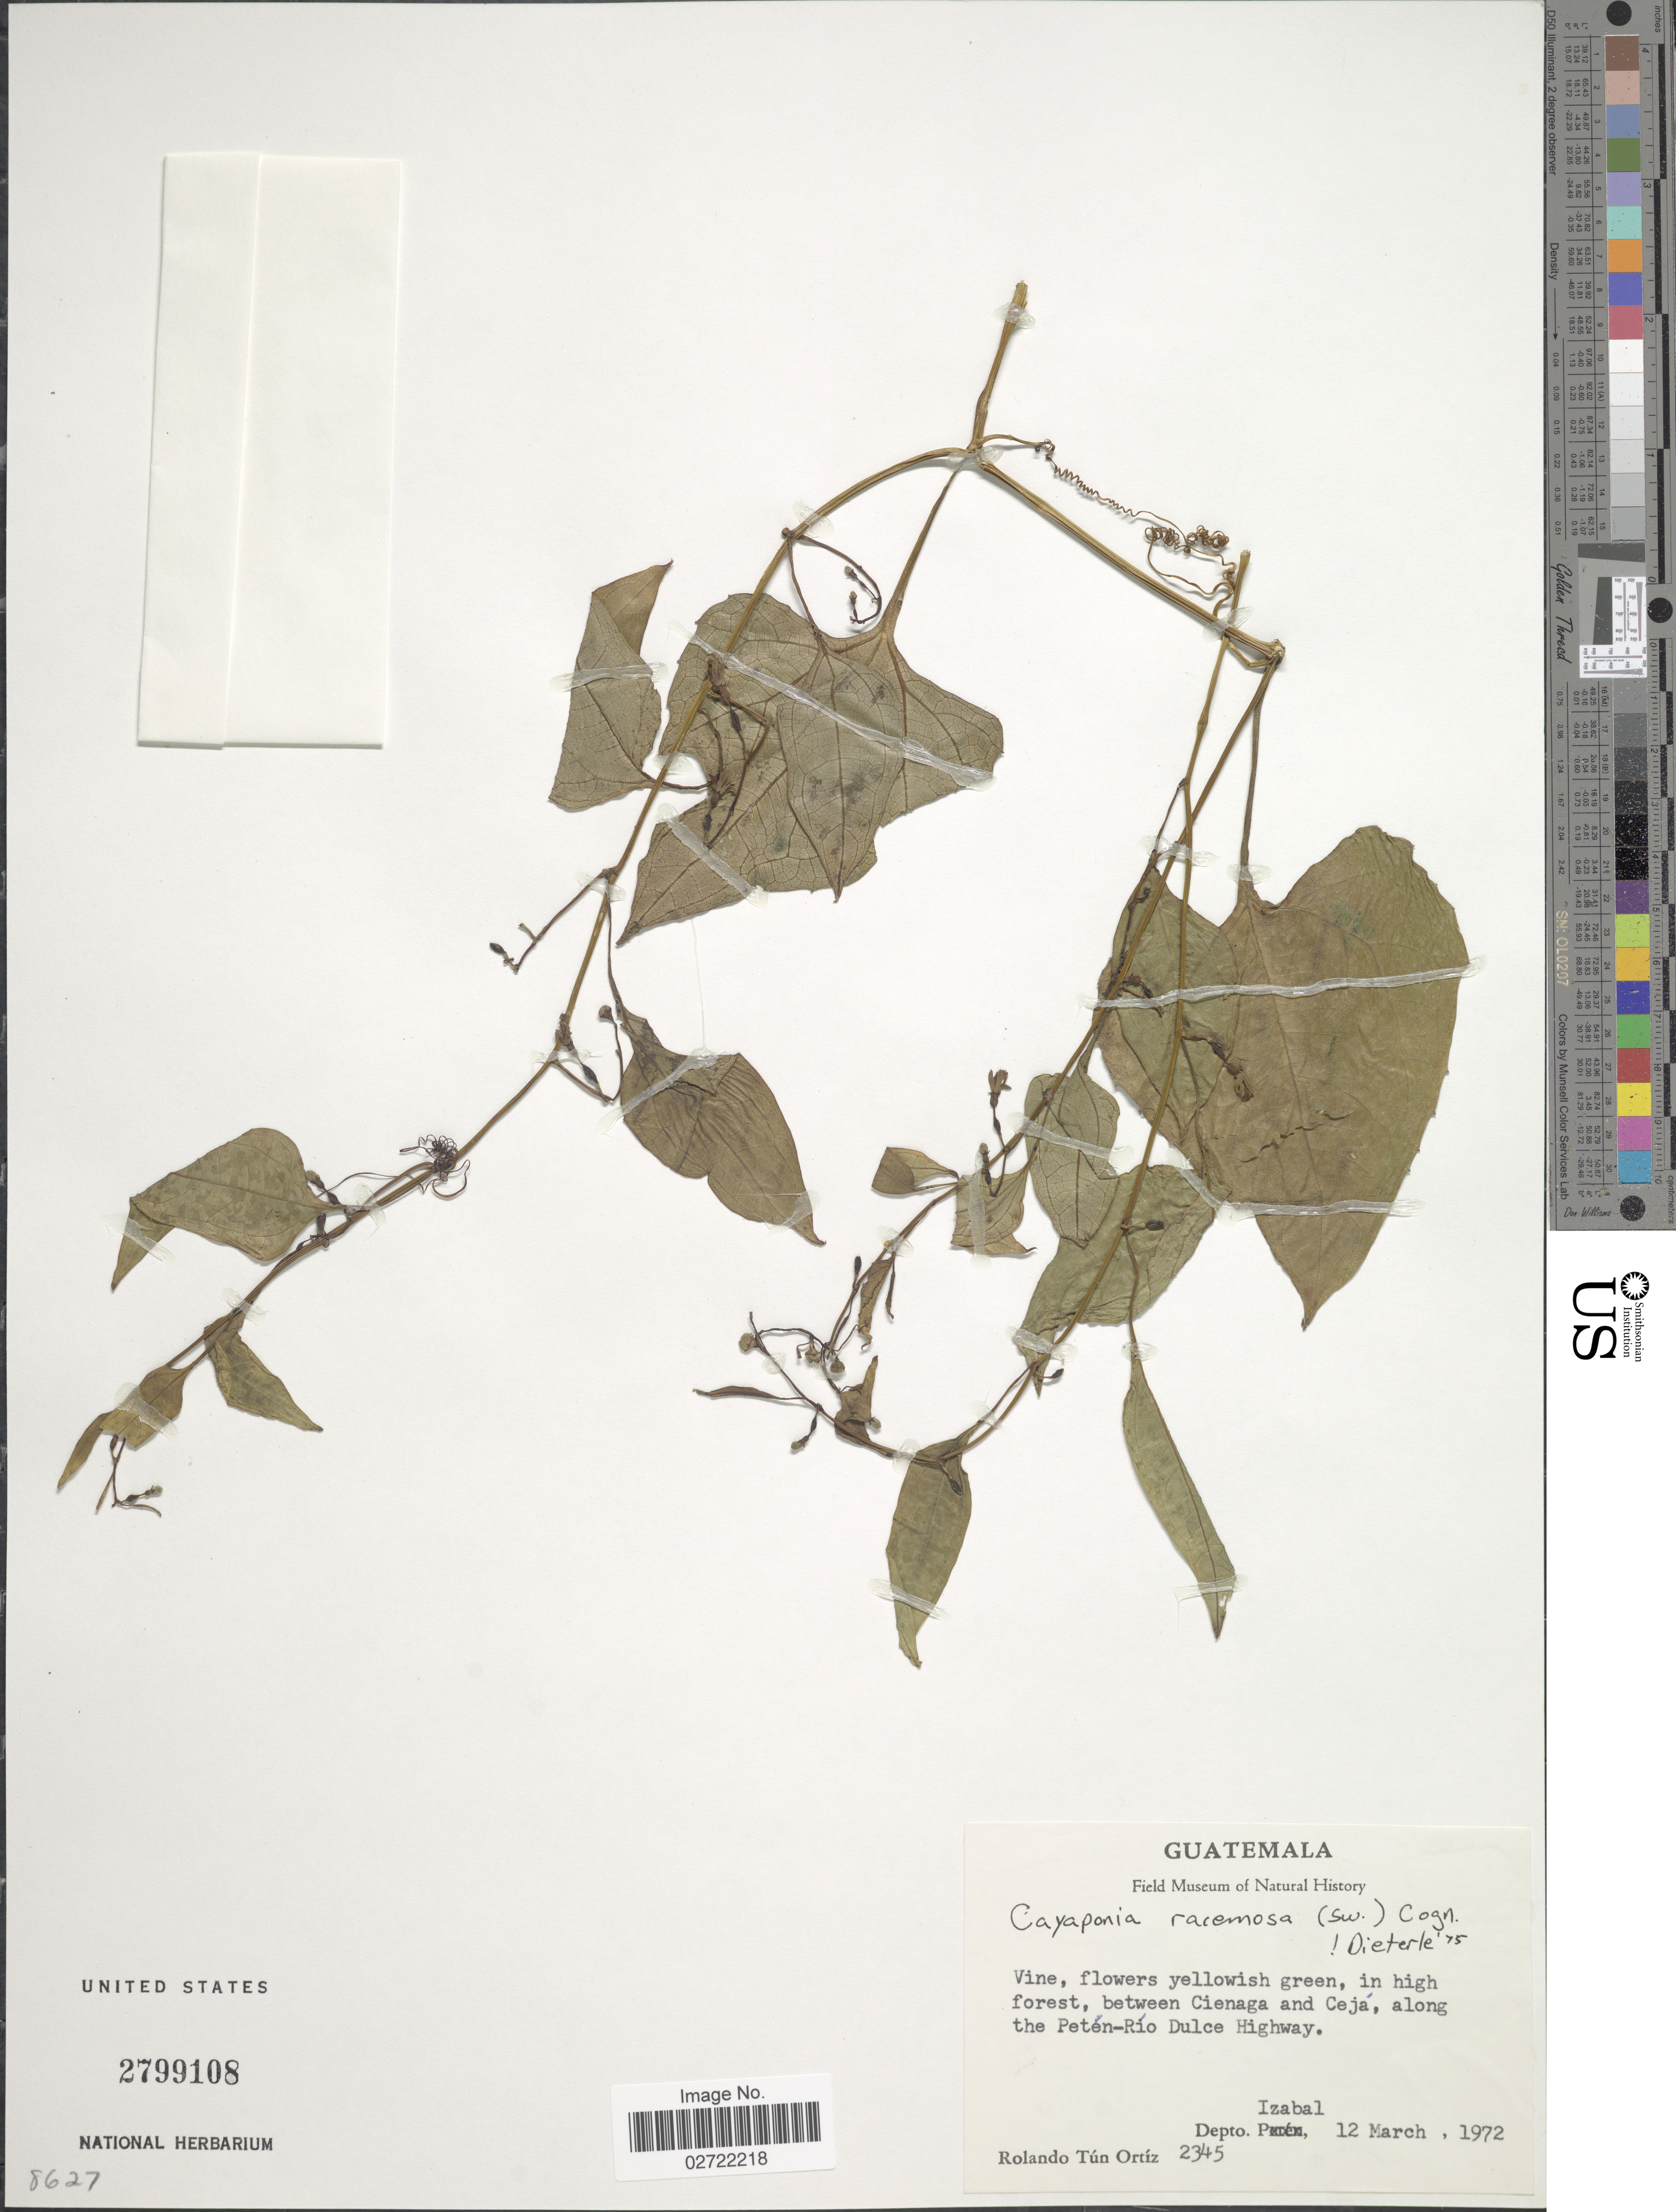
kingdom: Plantae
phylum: Tracheophyta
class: Magnoliopsida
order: Cucurbitales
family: Cucurbitaceae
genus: Cayaponia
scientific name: Cayaponia racemosa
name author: (Mill.) Cogn.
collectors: R. T. Ortíz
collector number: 2345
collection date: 1972-03-12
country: Guatemala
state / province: Izabal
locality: In high forest, between Cienaga and Cejá, along the Petén-Río Dulce Highway. Depto. Izabal.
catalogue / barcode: US 2799108